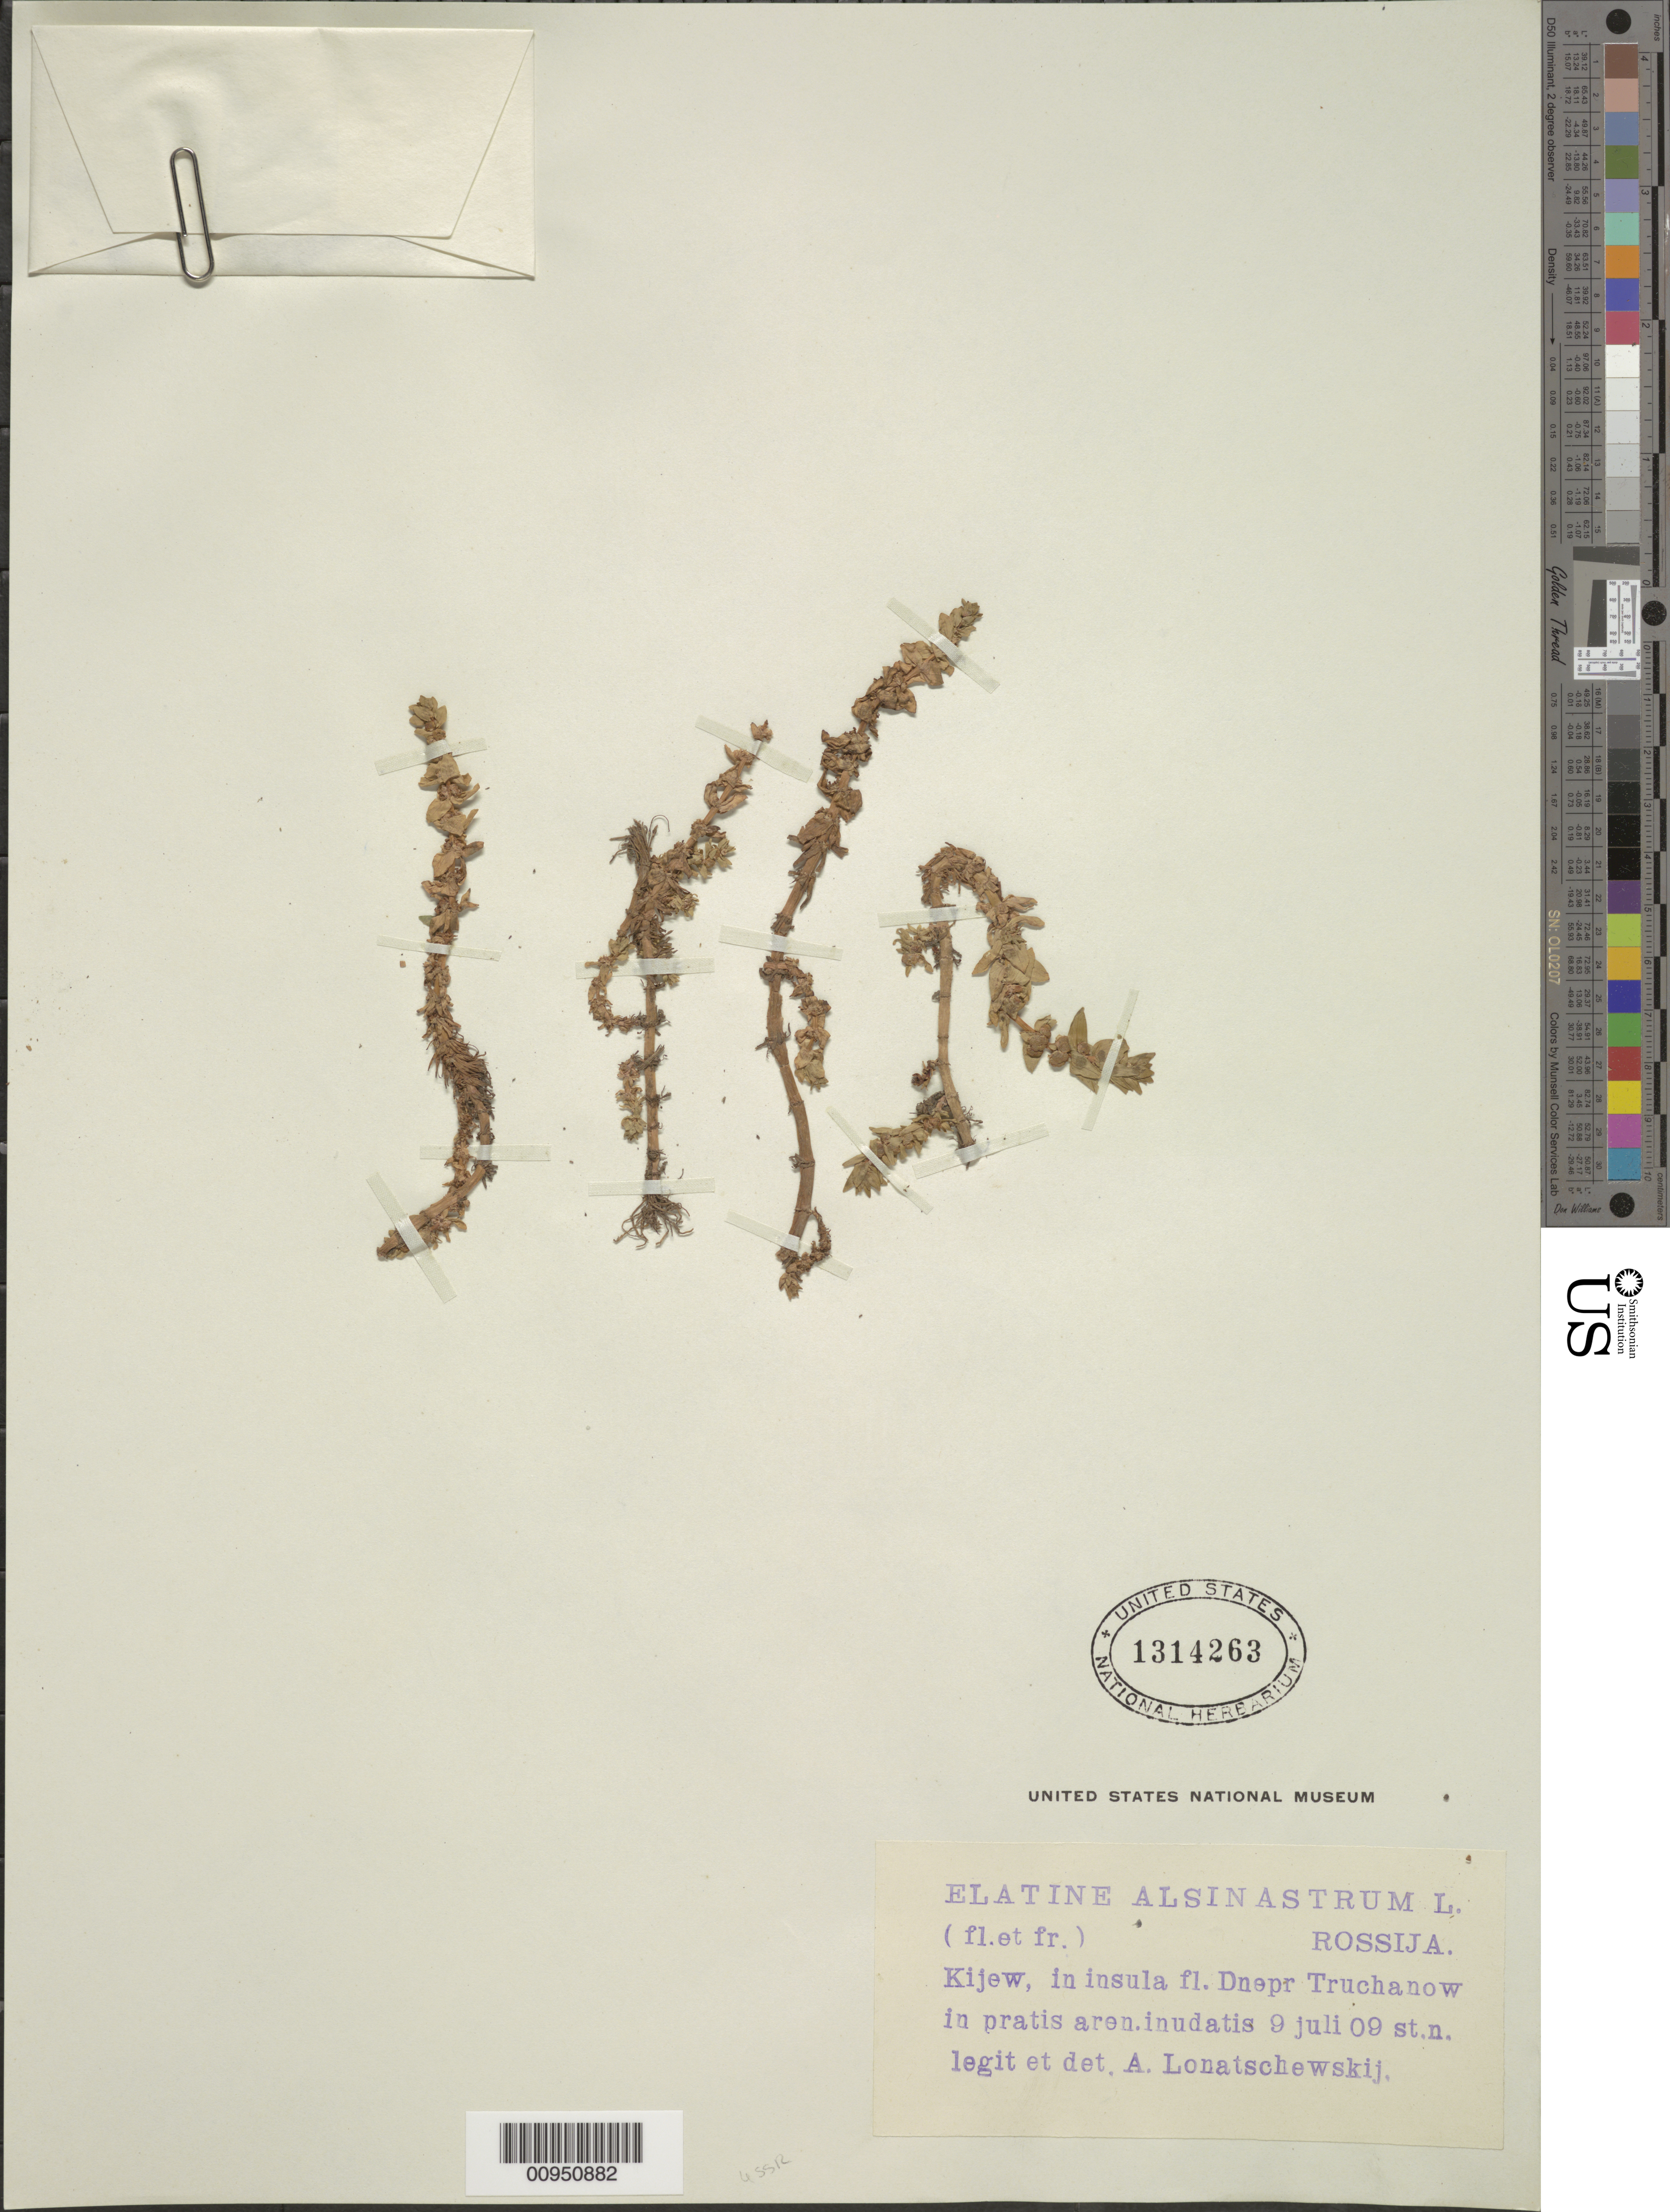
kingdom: Plantae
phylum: Tracheophyta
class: Magnoliopsida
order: Malpighiales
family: Elatinaceae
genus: Elatine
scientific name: Elatine alsinastrum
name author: L.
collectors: A. Lonatschewskij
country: Poland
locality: Truchanow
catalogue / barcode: US 1314263